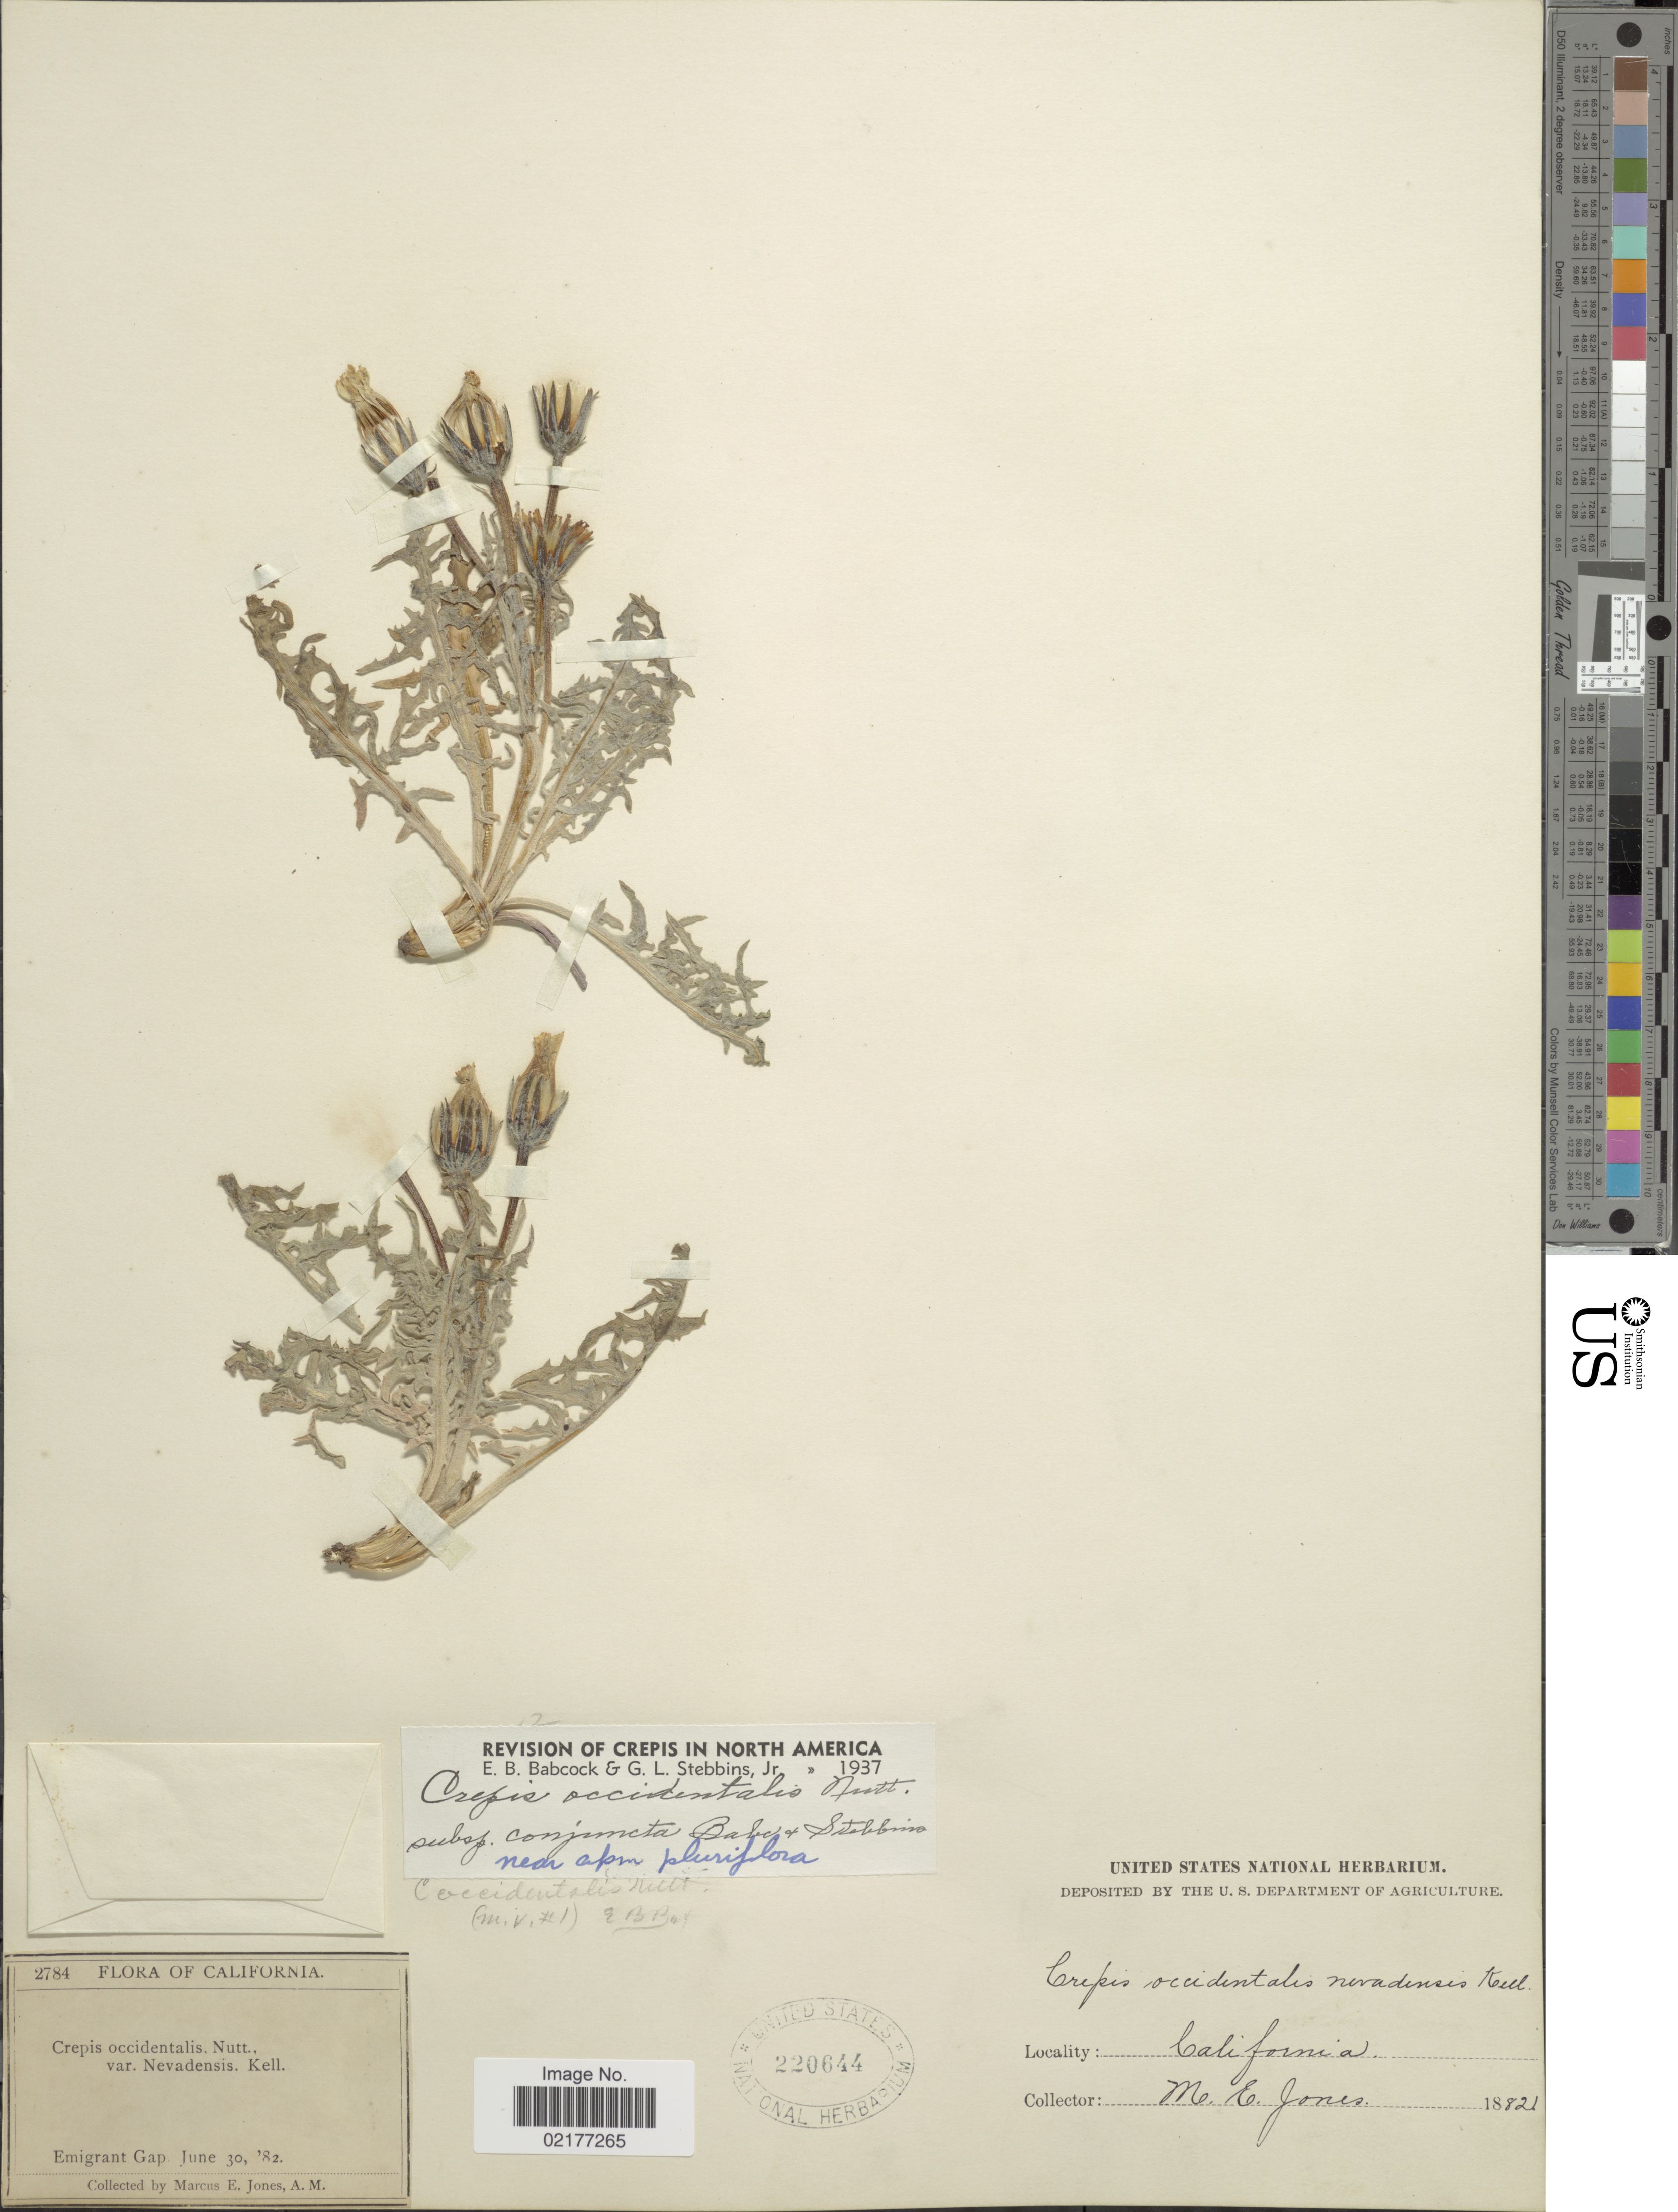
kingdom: Plantae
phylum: Tracheophyta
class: Magnoliopsida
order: Asterales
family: Asteraceae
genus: Crepis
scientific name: Crepis occidentalis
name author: Nutt.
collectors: M. E. Jones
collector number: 2784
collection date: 1882-06-30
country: United States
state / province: California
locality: Emigrant Gap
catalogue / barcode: US 220644